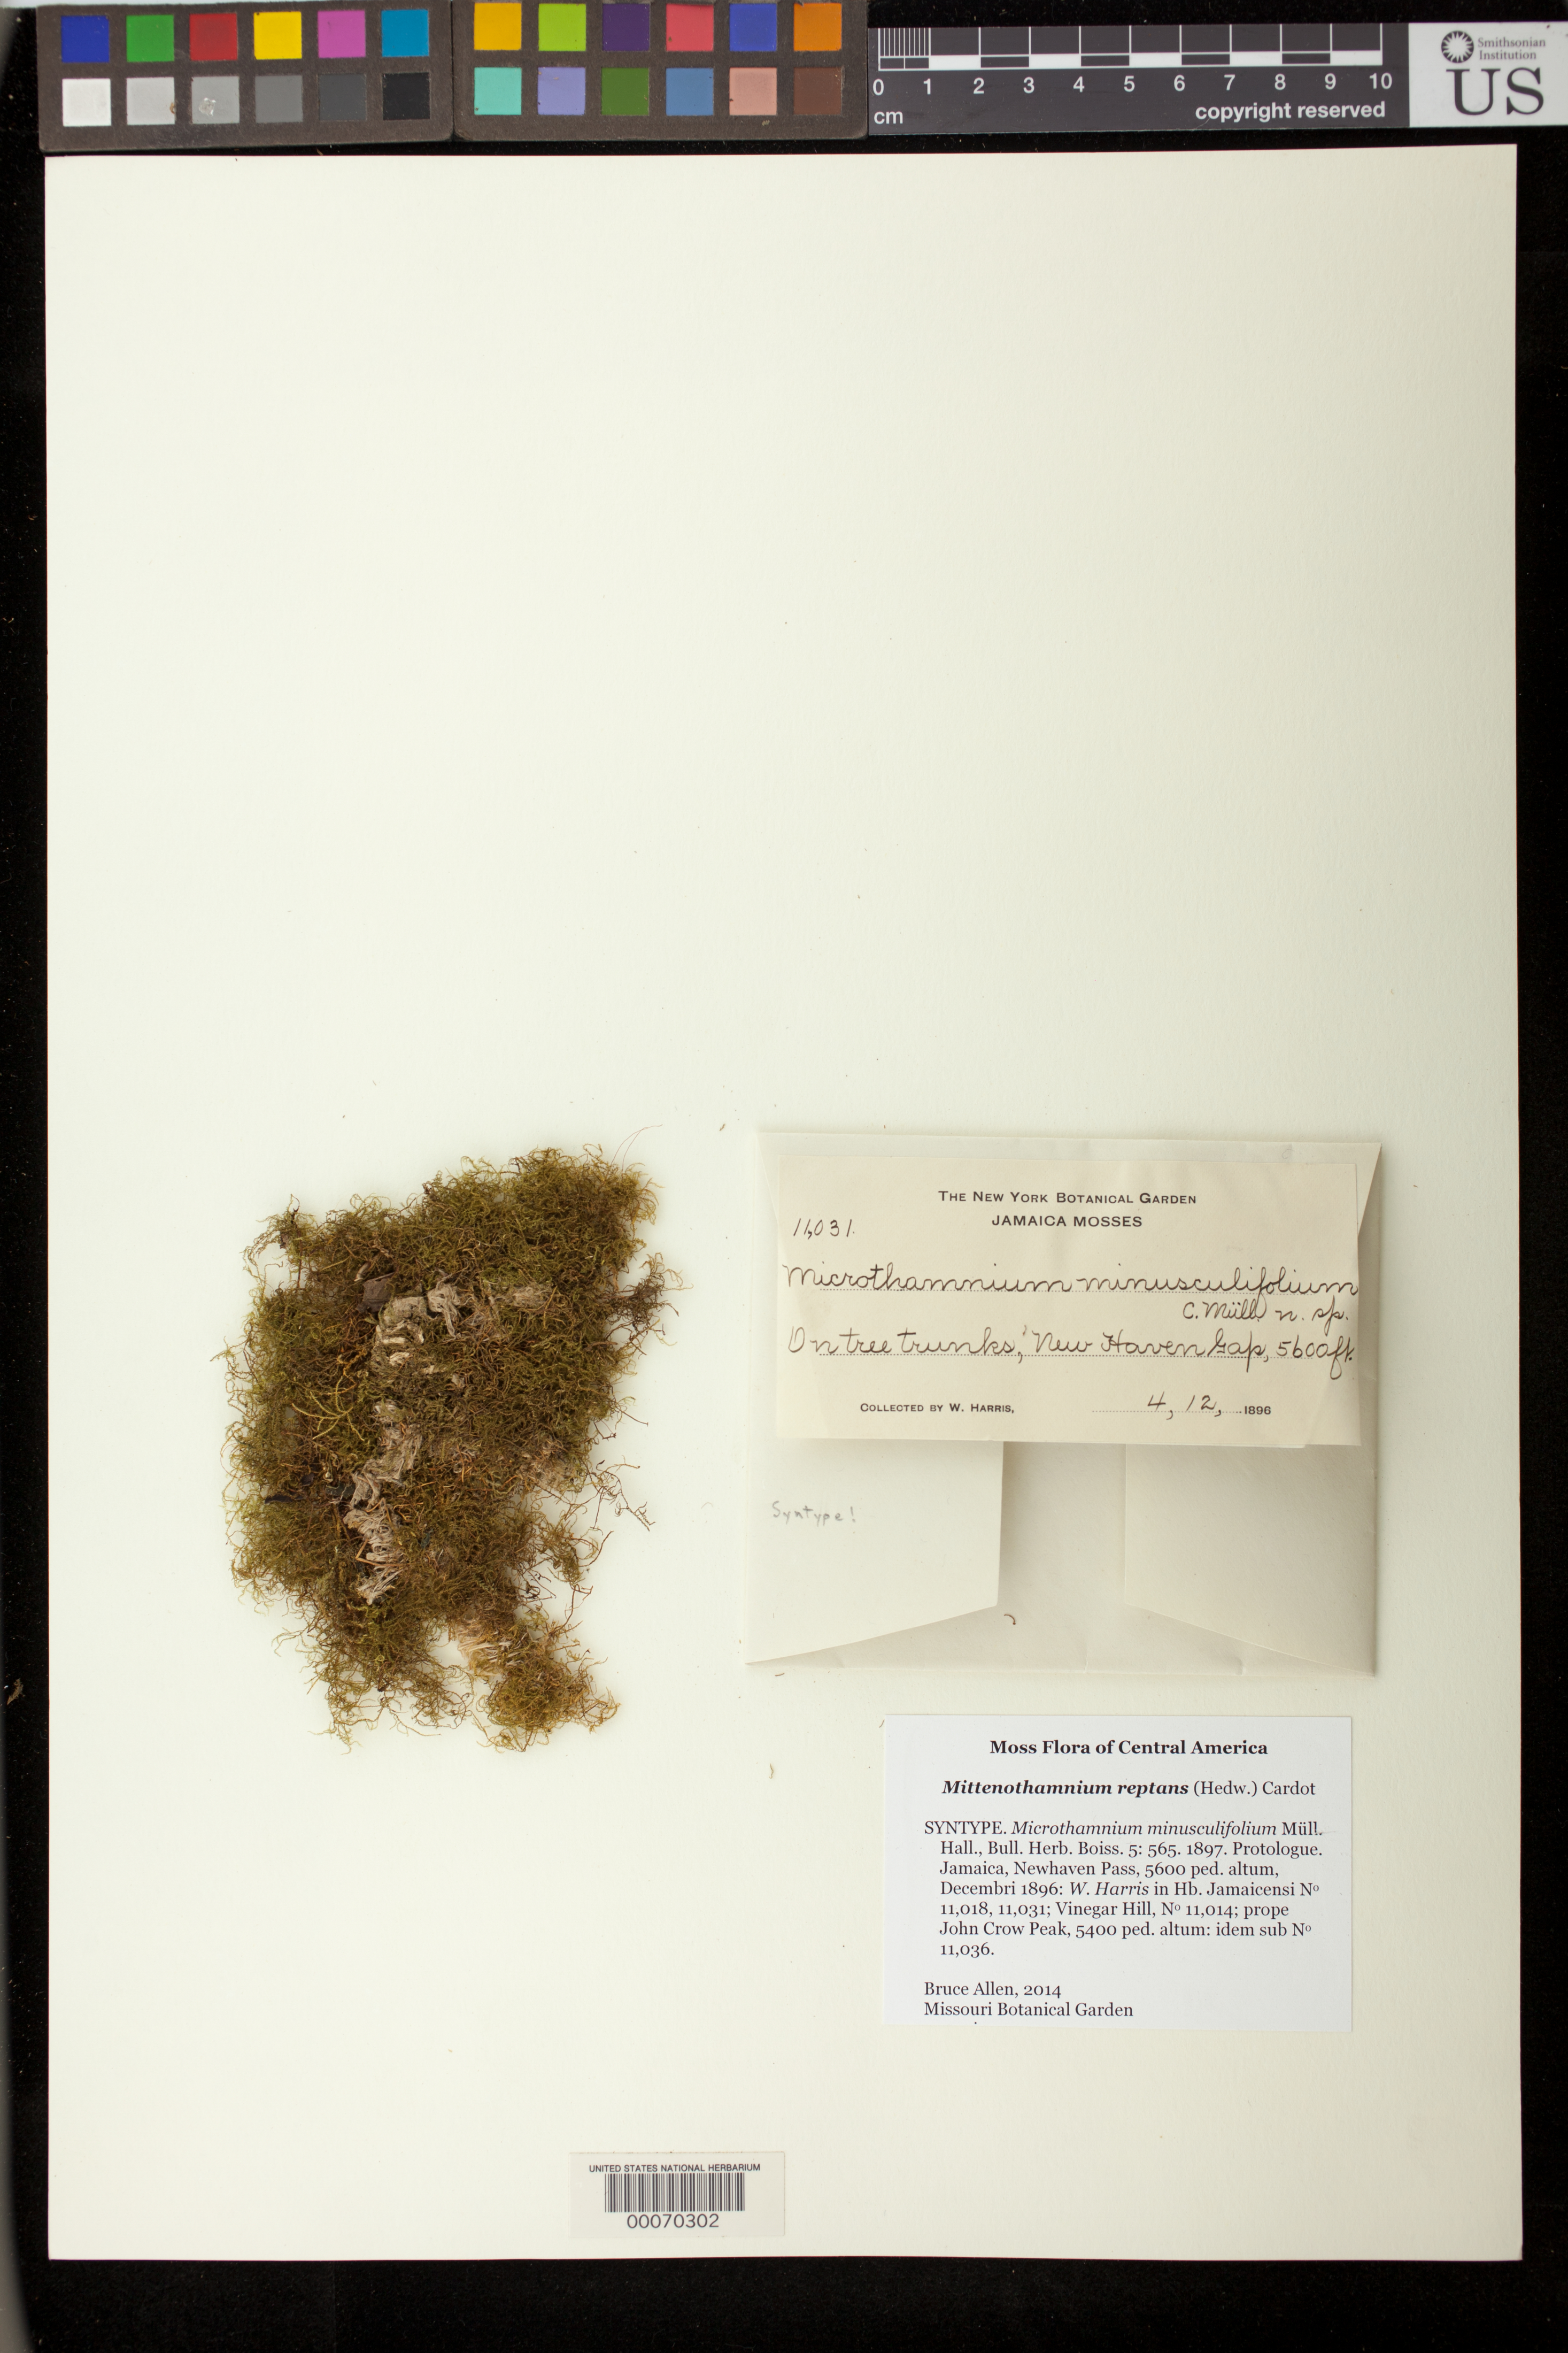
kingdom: Plantae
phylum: Bryophyta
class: Bryopsida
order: Hypnales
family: Hypnaceae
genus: Microthamnium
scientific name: Microthamnium minusculifolium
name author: Müll. Hal.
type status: Syntype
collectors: W. H. Harris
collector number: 11031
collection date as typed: "4, 12, 1896"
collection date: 1896-12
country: Jamaica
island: Greater Antilles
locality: New Haven Gap.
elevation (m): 1707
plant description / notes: Date on label, "4, 12, 1896" [=4 Dec 1896?]. Protologue, "Habitatio. Jamaica, Newhaven Pass, 5600 ped. altum, Decembri 1896: W. Harris in Hb. Jamaicensi No 11,018, 11,031; Vinegar Hill, No 11,014; prope John Crow Peak, 5400 ped. altum: idem sub No 11,036"